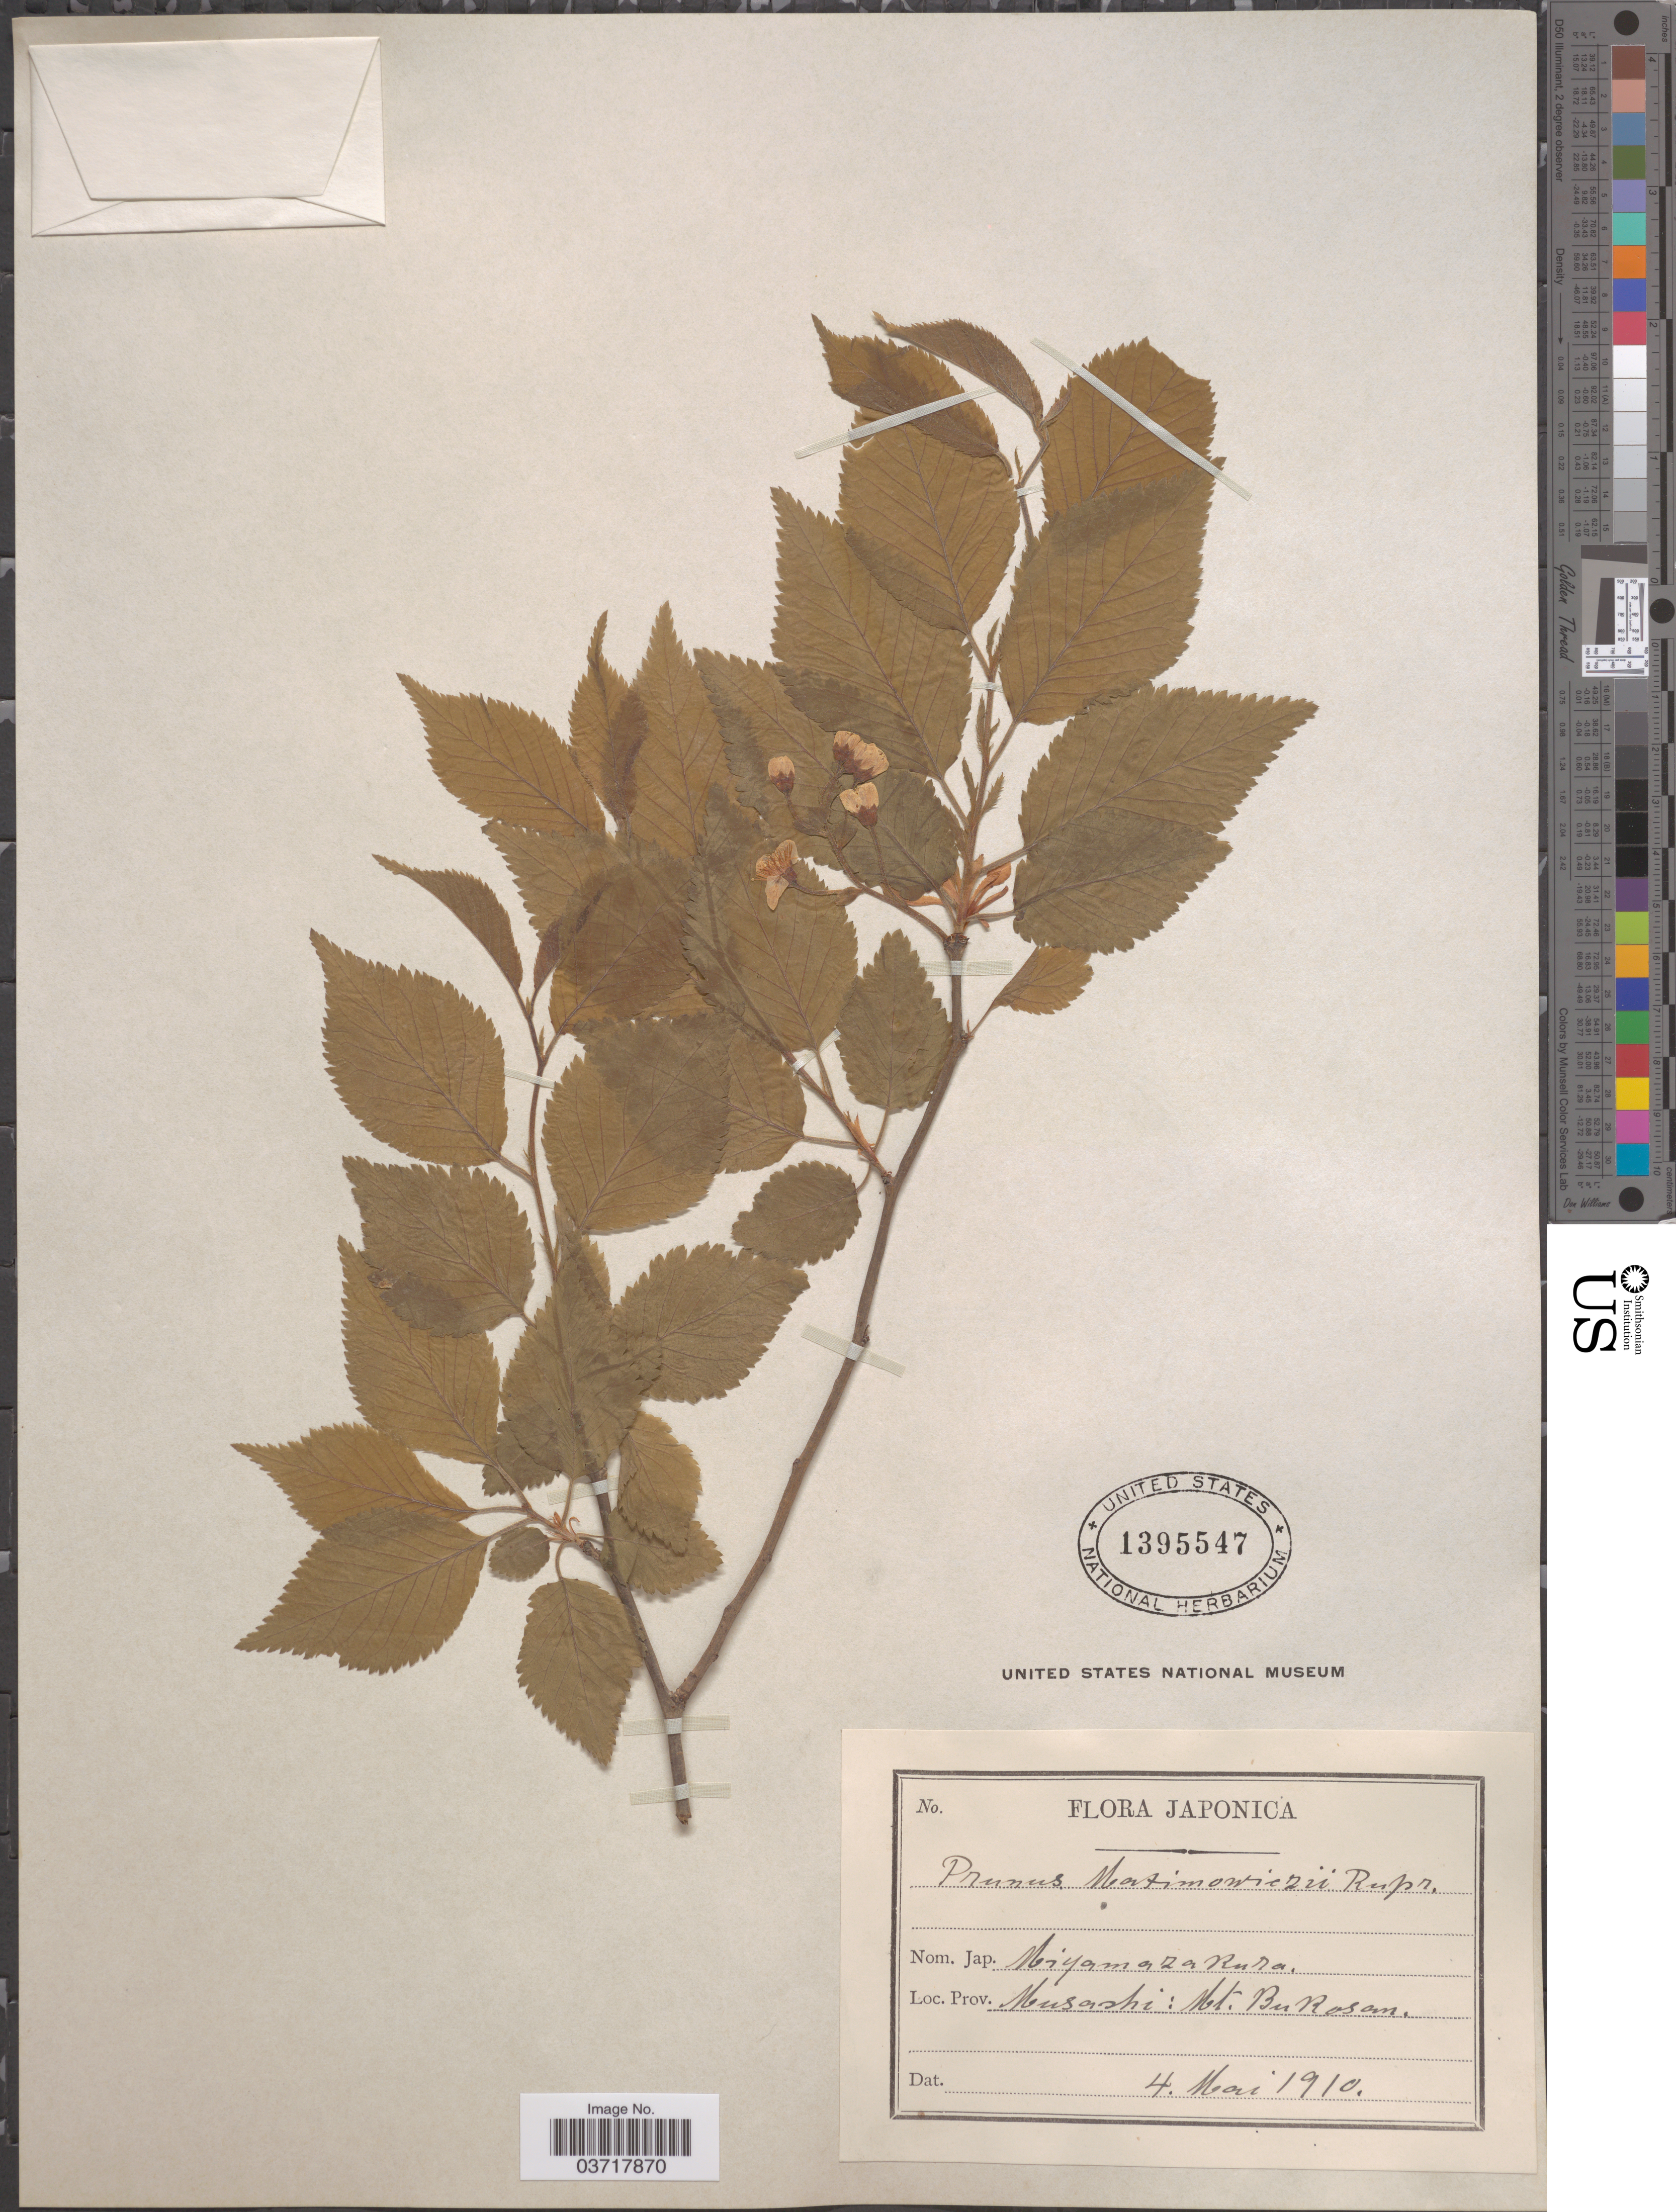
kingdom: Plantae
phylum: Tracheophyta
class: Magnoliopsida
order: Rosales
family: Rosaceae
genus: Prunus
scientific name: Prunus maximowiczii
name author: Rupr.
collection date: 1910-05-04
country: Japan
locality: Musashi: Mt. Bukosan.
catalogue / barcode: US 1395547